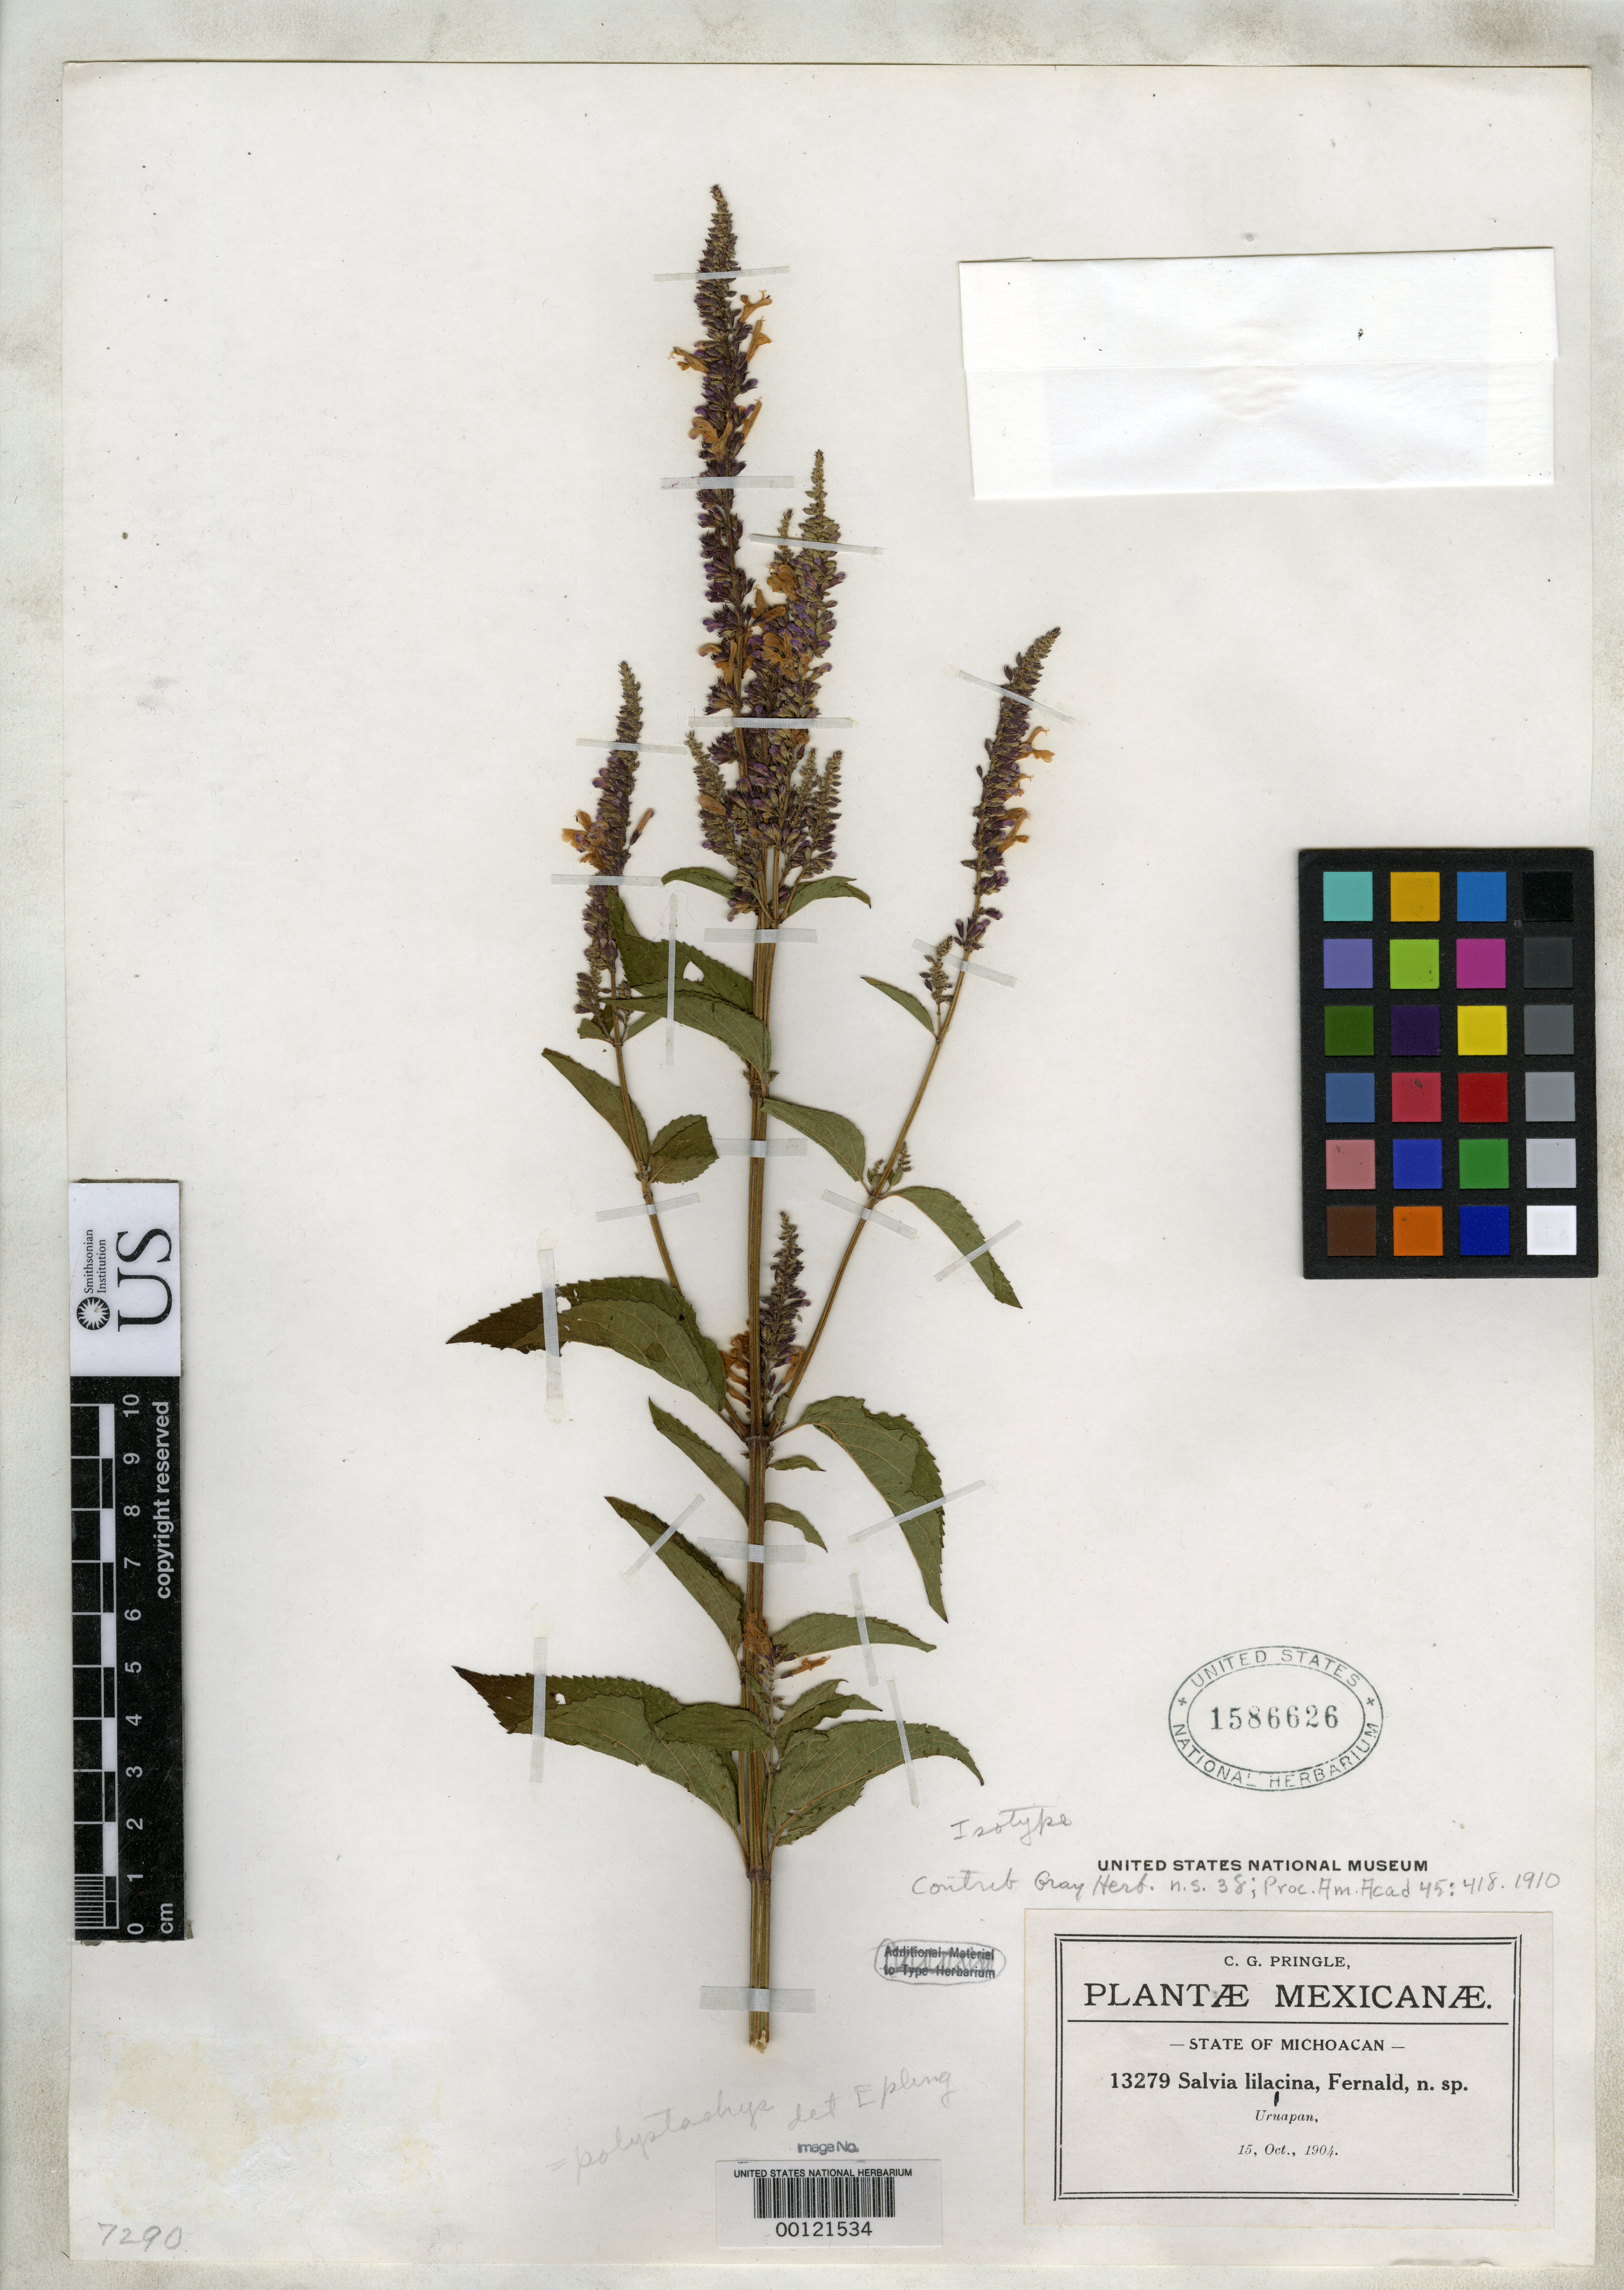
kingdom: Plantae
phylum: Tracheophyta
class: Magnoliopsida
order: Lamiales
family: Lamiaceae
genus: Salvia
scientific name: Salvia lilacina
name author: Fernald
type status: Isotype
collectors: C. G. Pringle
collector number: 13279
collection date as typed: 15 Oct 1904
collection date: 1904-10-15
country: Mexico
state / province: Michoacán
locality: Uruapan.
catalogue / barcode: US 1586626